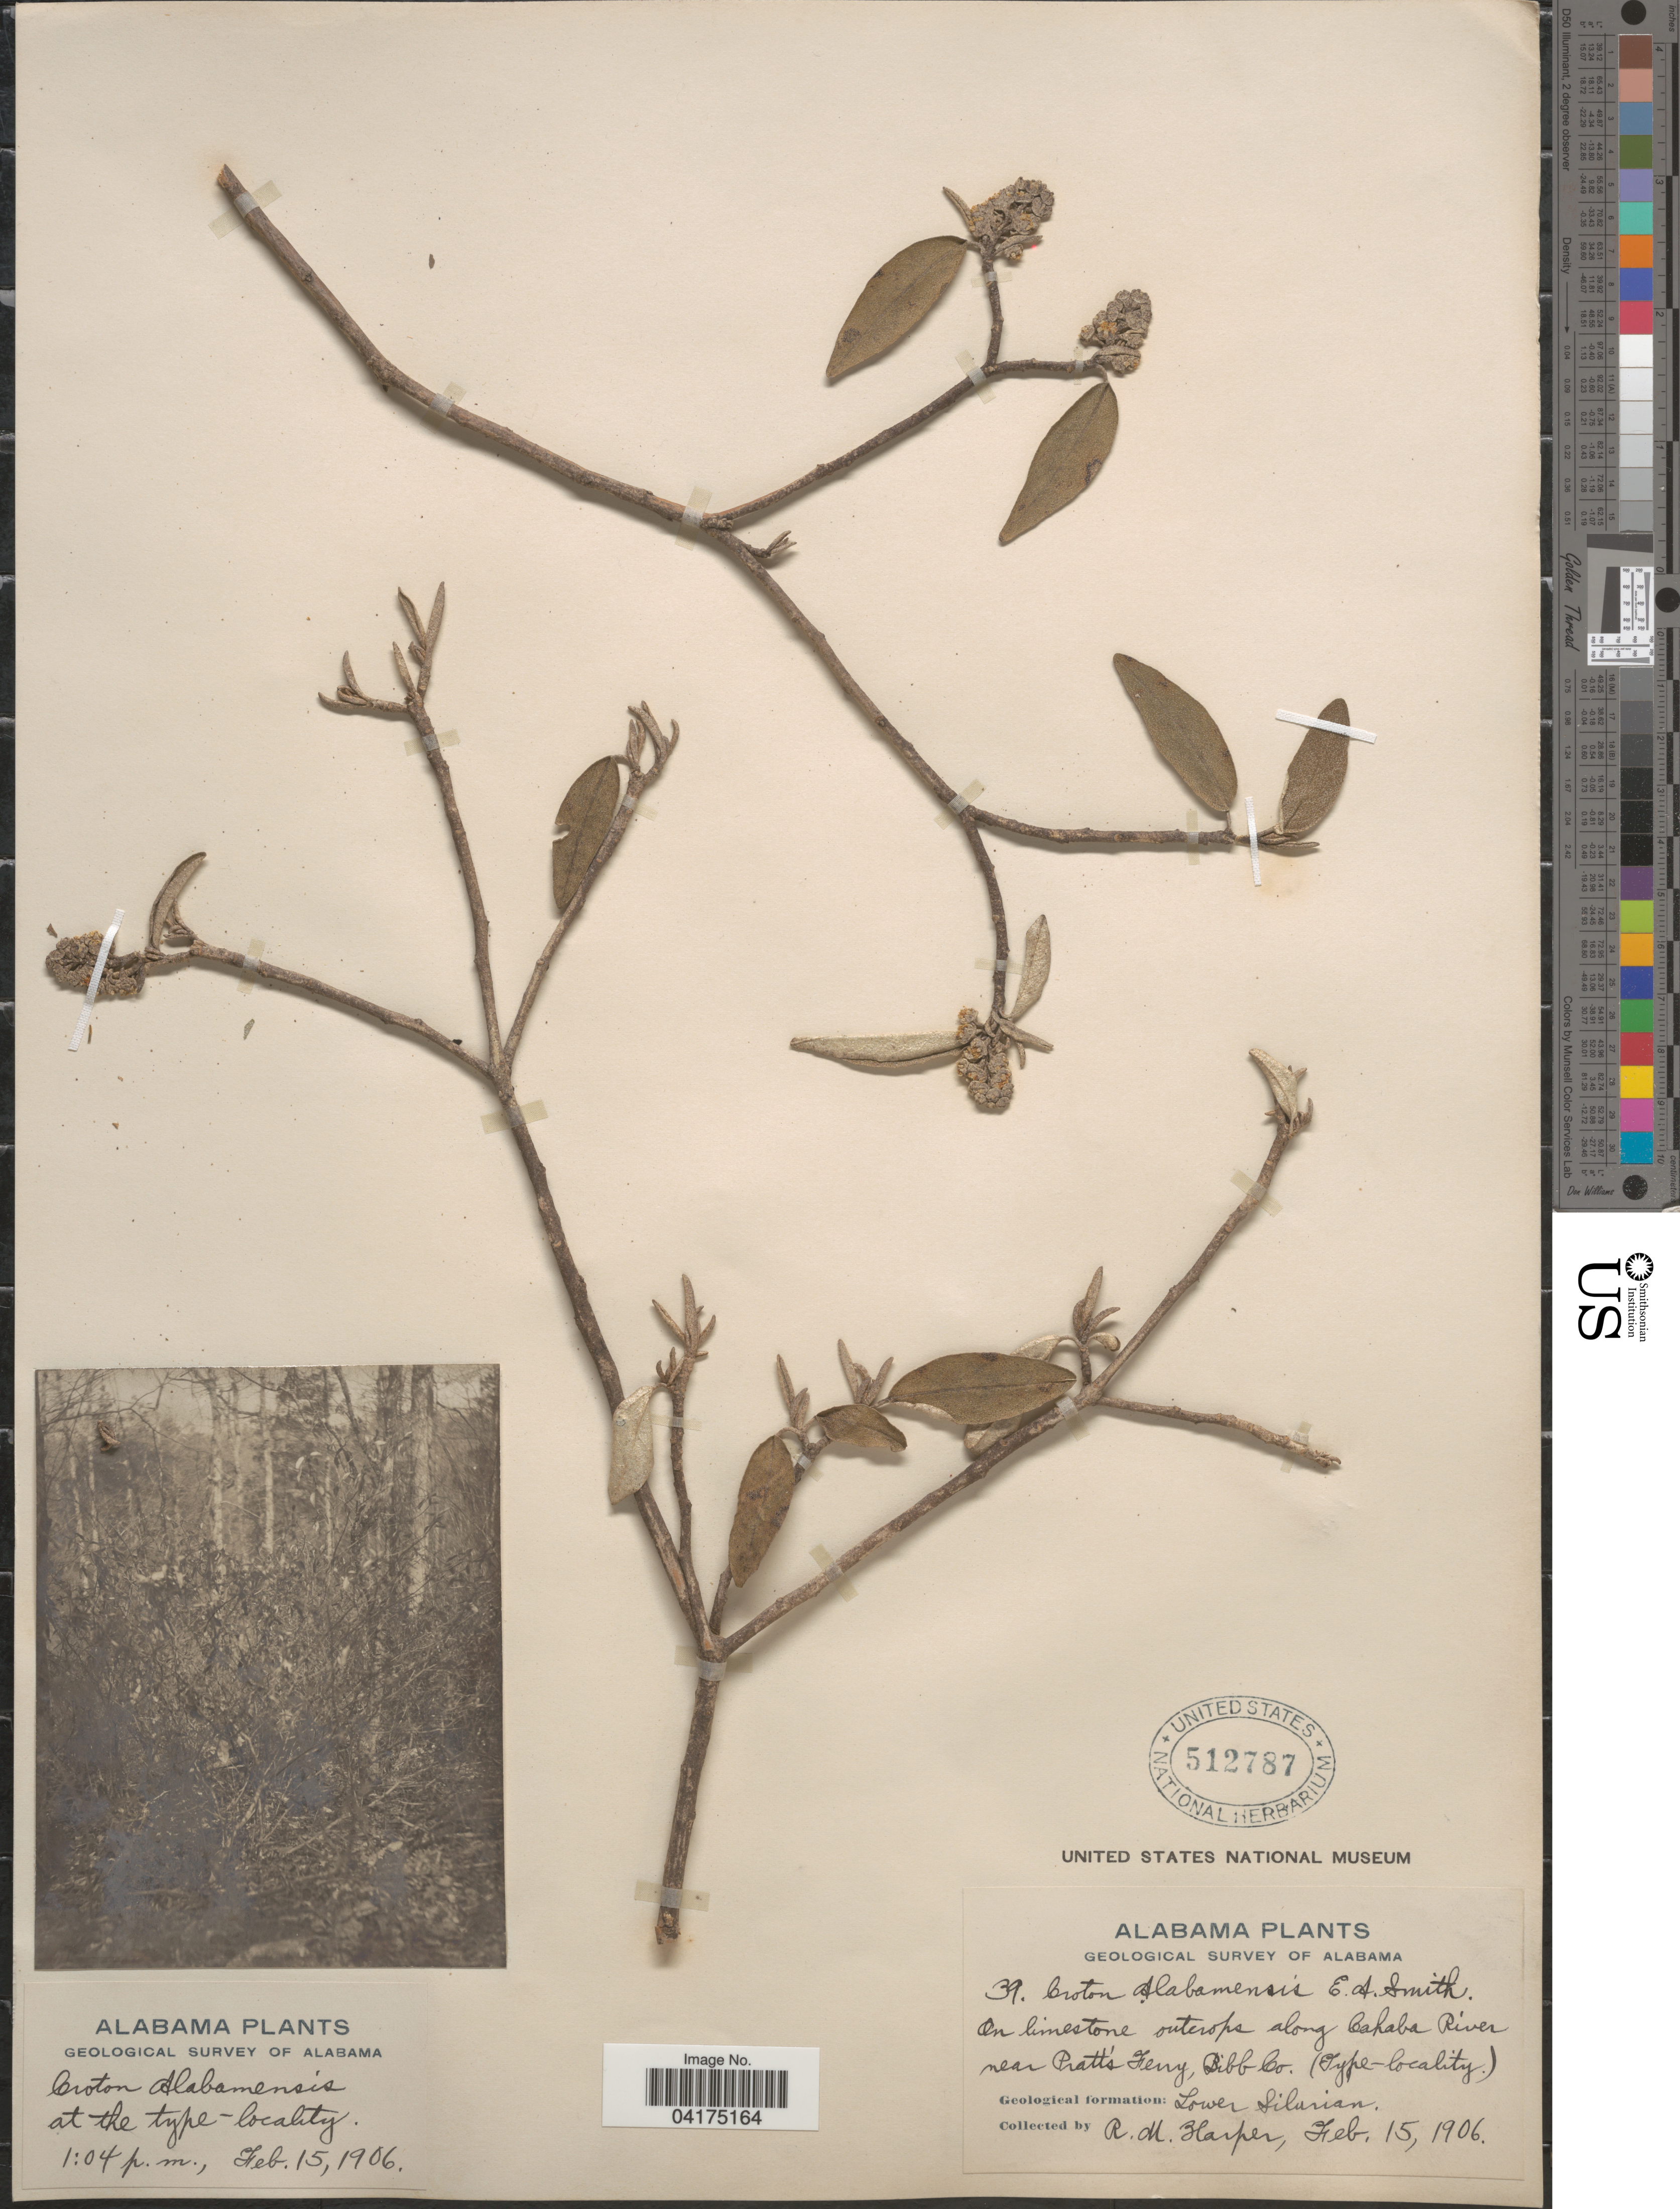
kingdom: Plantae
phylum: Tracheophyta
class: Magnoliopsida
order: Malpighiales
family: Euphorbiaceae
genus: Croton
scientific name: Croton alabamensis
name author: E.A. Sm. ex Chapm.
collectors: R. Harper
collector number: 39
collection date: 1906-02-15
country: United States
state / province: Alabama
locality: Geological Survey of Alabama. Along Cahaba River near Pratt's Ferry, Bibb Co. Lower Silurian.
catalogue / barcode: US 512787